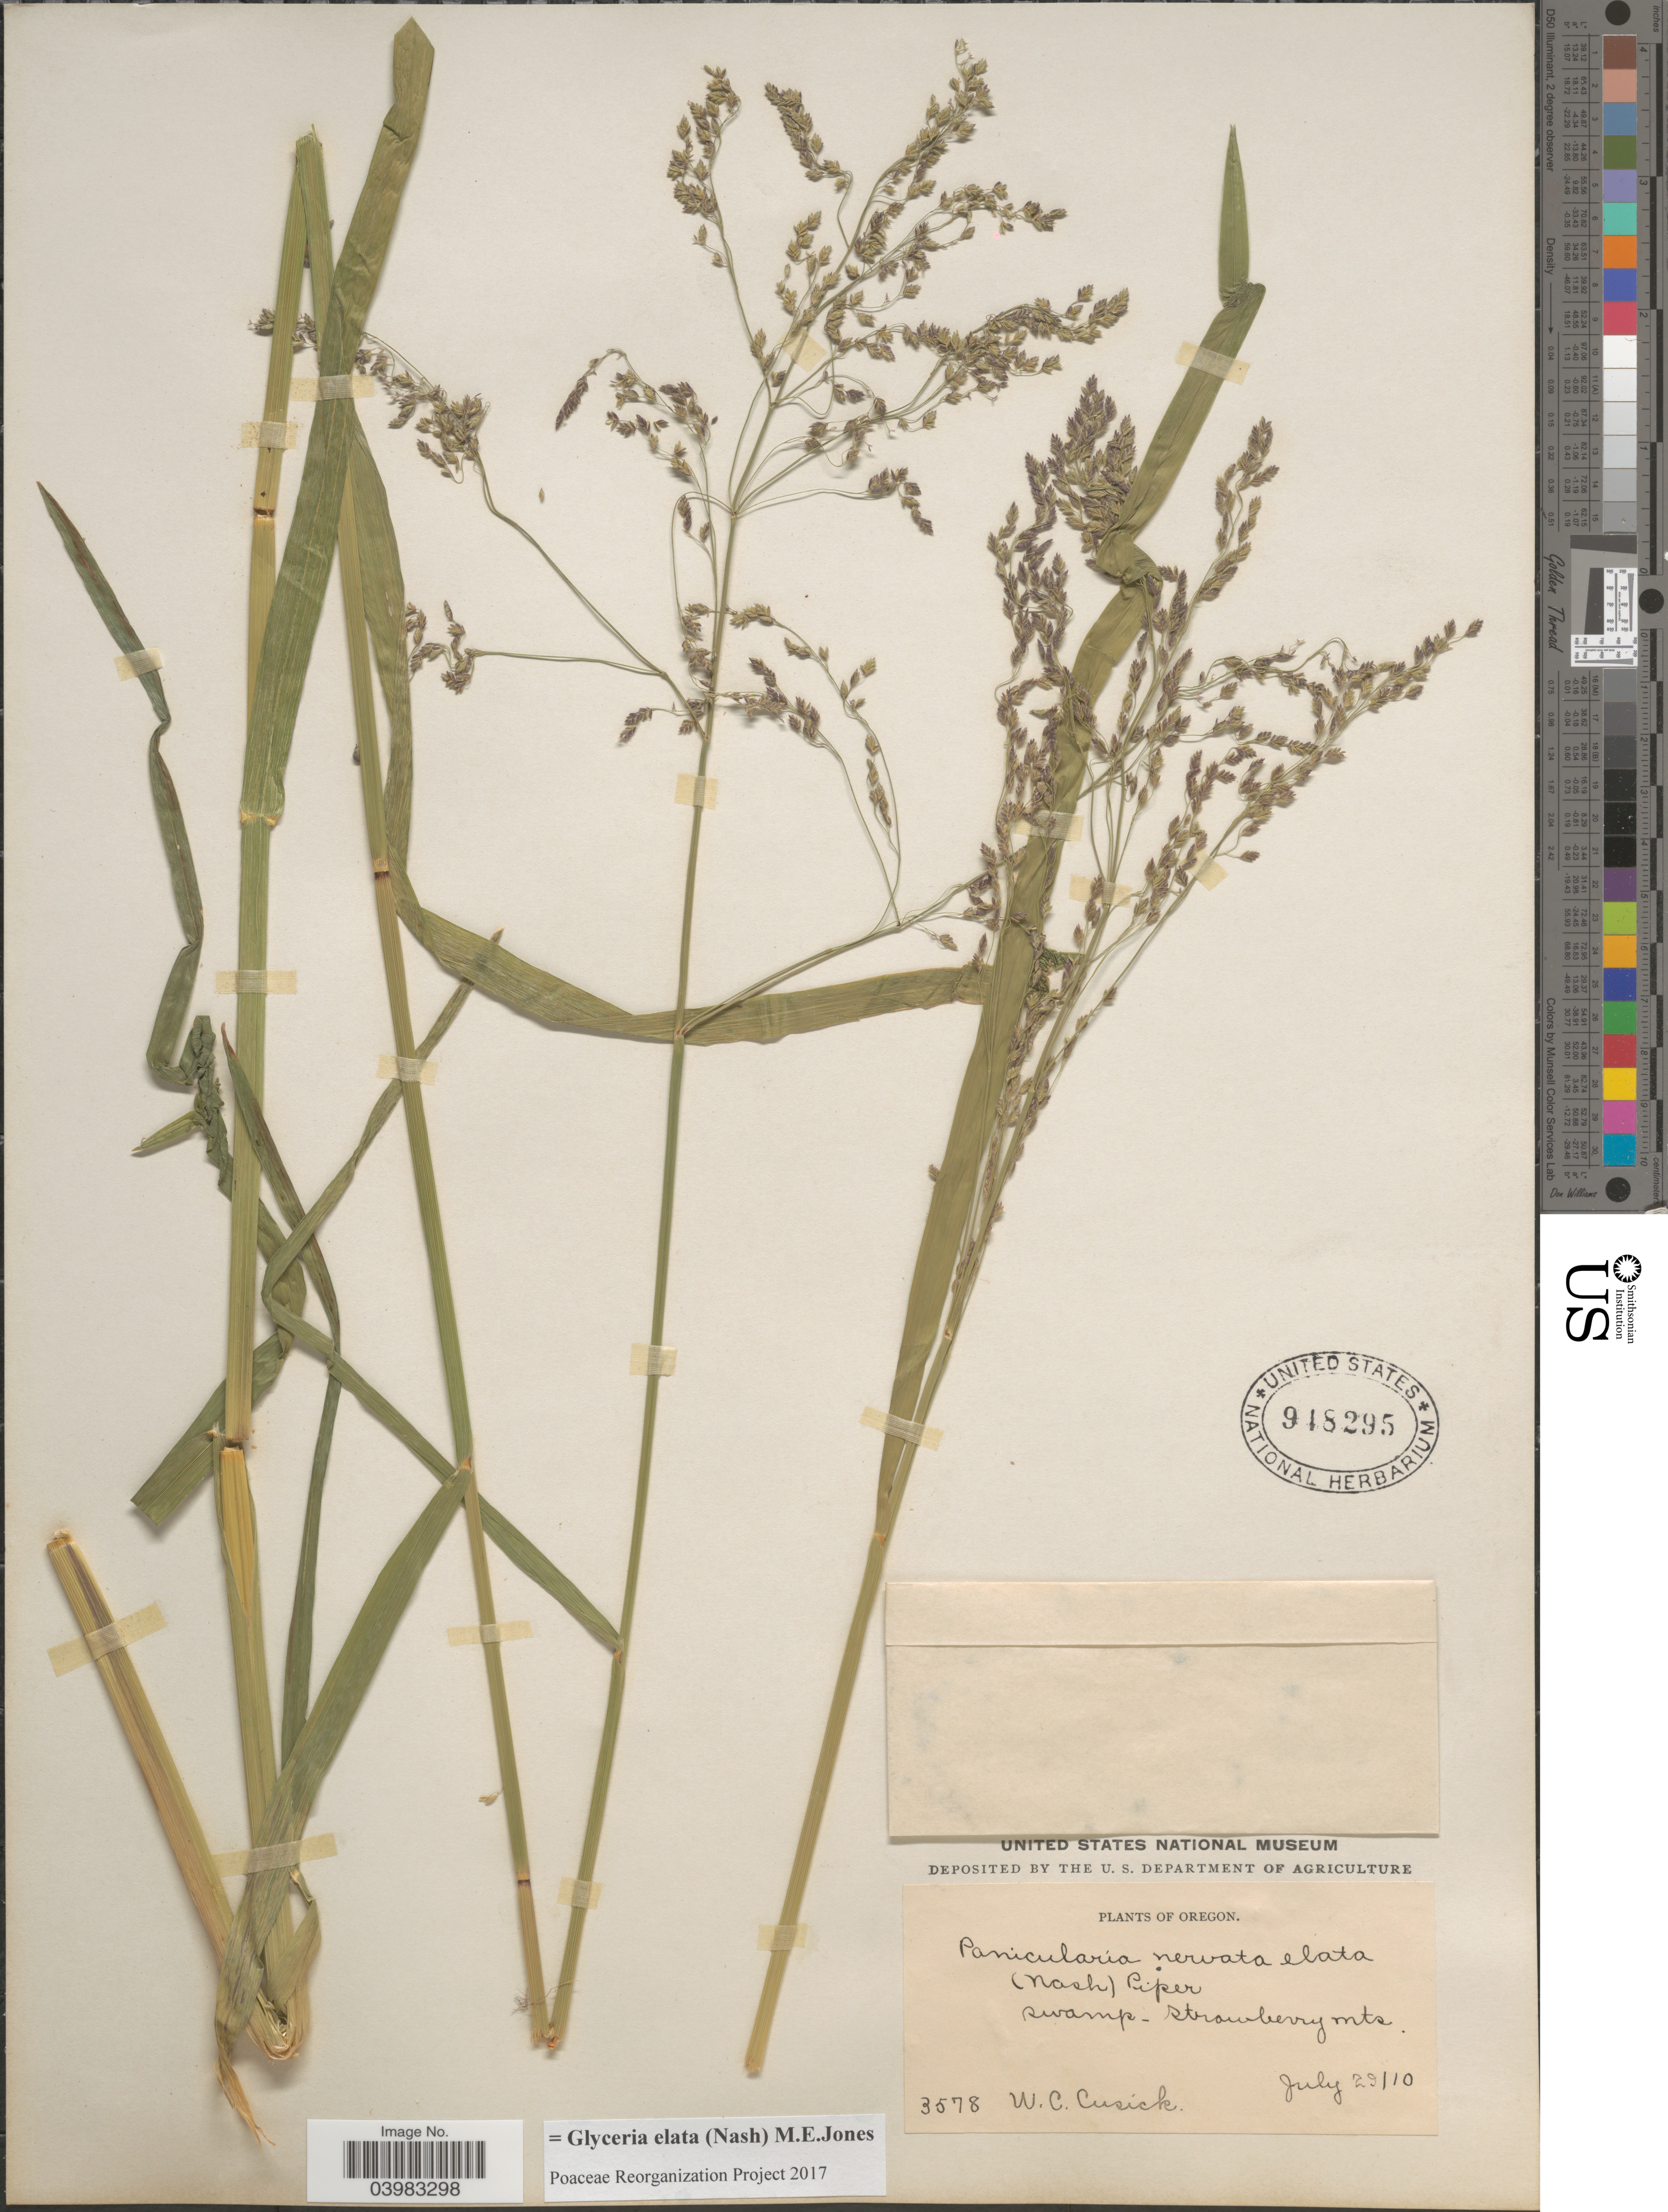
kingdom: Plantae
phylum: Tracheophyta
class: Liliopsida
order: Poales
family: Poaceae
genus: Glyceria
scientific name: Glyceria elata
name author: (Nash) M.E. Jones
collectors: W. C. Cusick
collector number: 3578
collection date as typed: Transcribed d/m/y: 29/7/10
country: United States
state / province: Oregon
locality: Strawberry Mts.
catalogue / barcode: US 948295